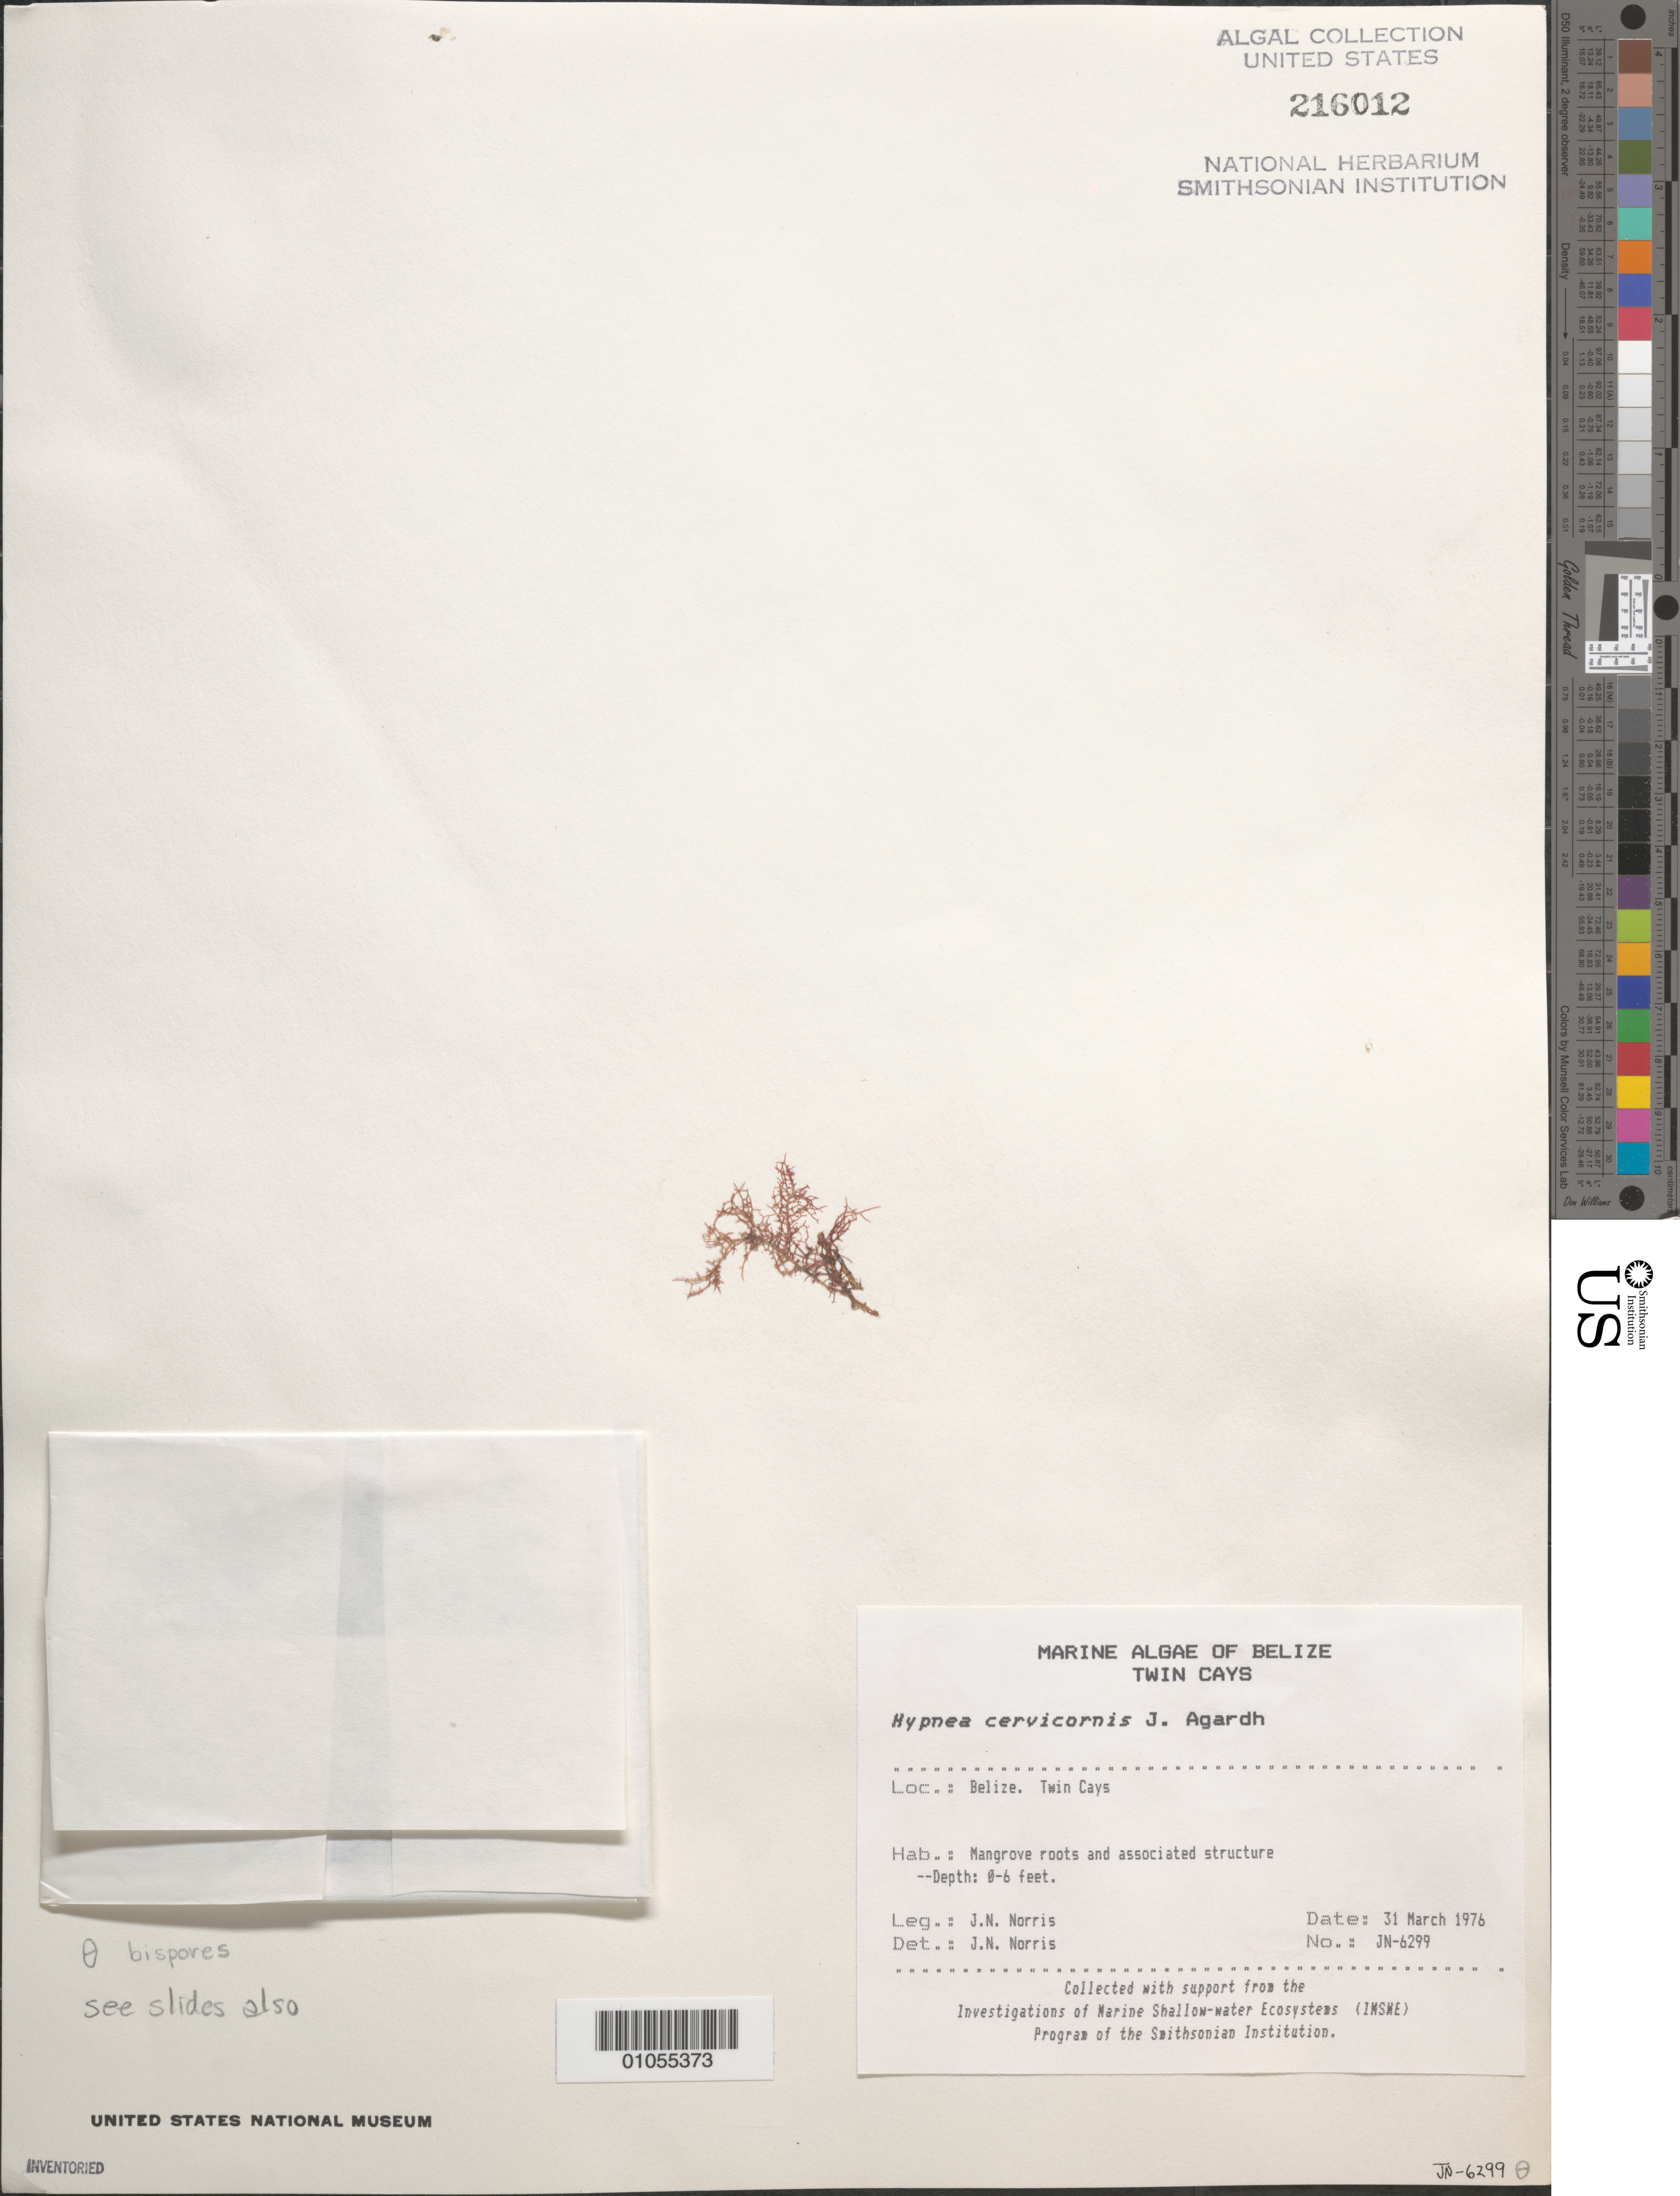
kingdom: Plantae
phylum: Rhodophyta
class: Florideophyceae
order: Gigartinales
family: Cystocloniaceae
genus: Hypnea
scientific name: Hypnea cervicornis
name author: J. Agardh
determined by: Norris, James N.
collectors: J. N. Norris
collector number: JN-6299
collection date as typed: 31 Mar 1976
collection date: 1976-03-31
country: Belize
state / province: Stann Creek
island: Twin Cays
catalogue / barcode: US 216012